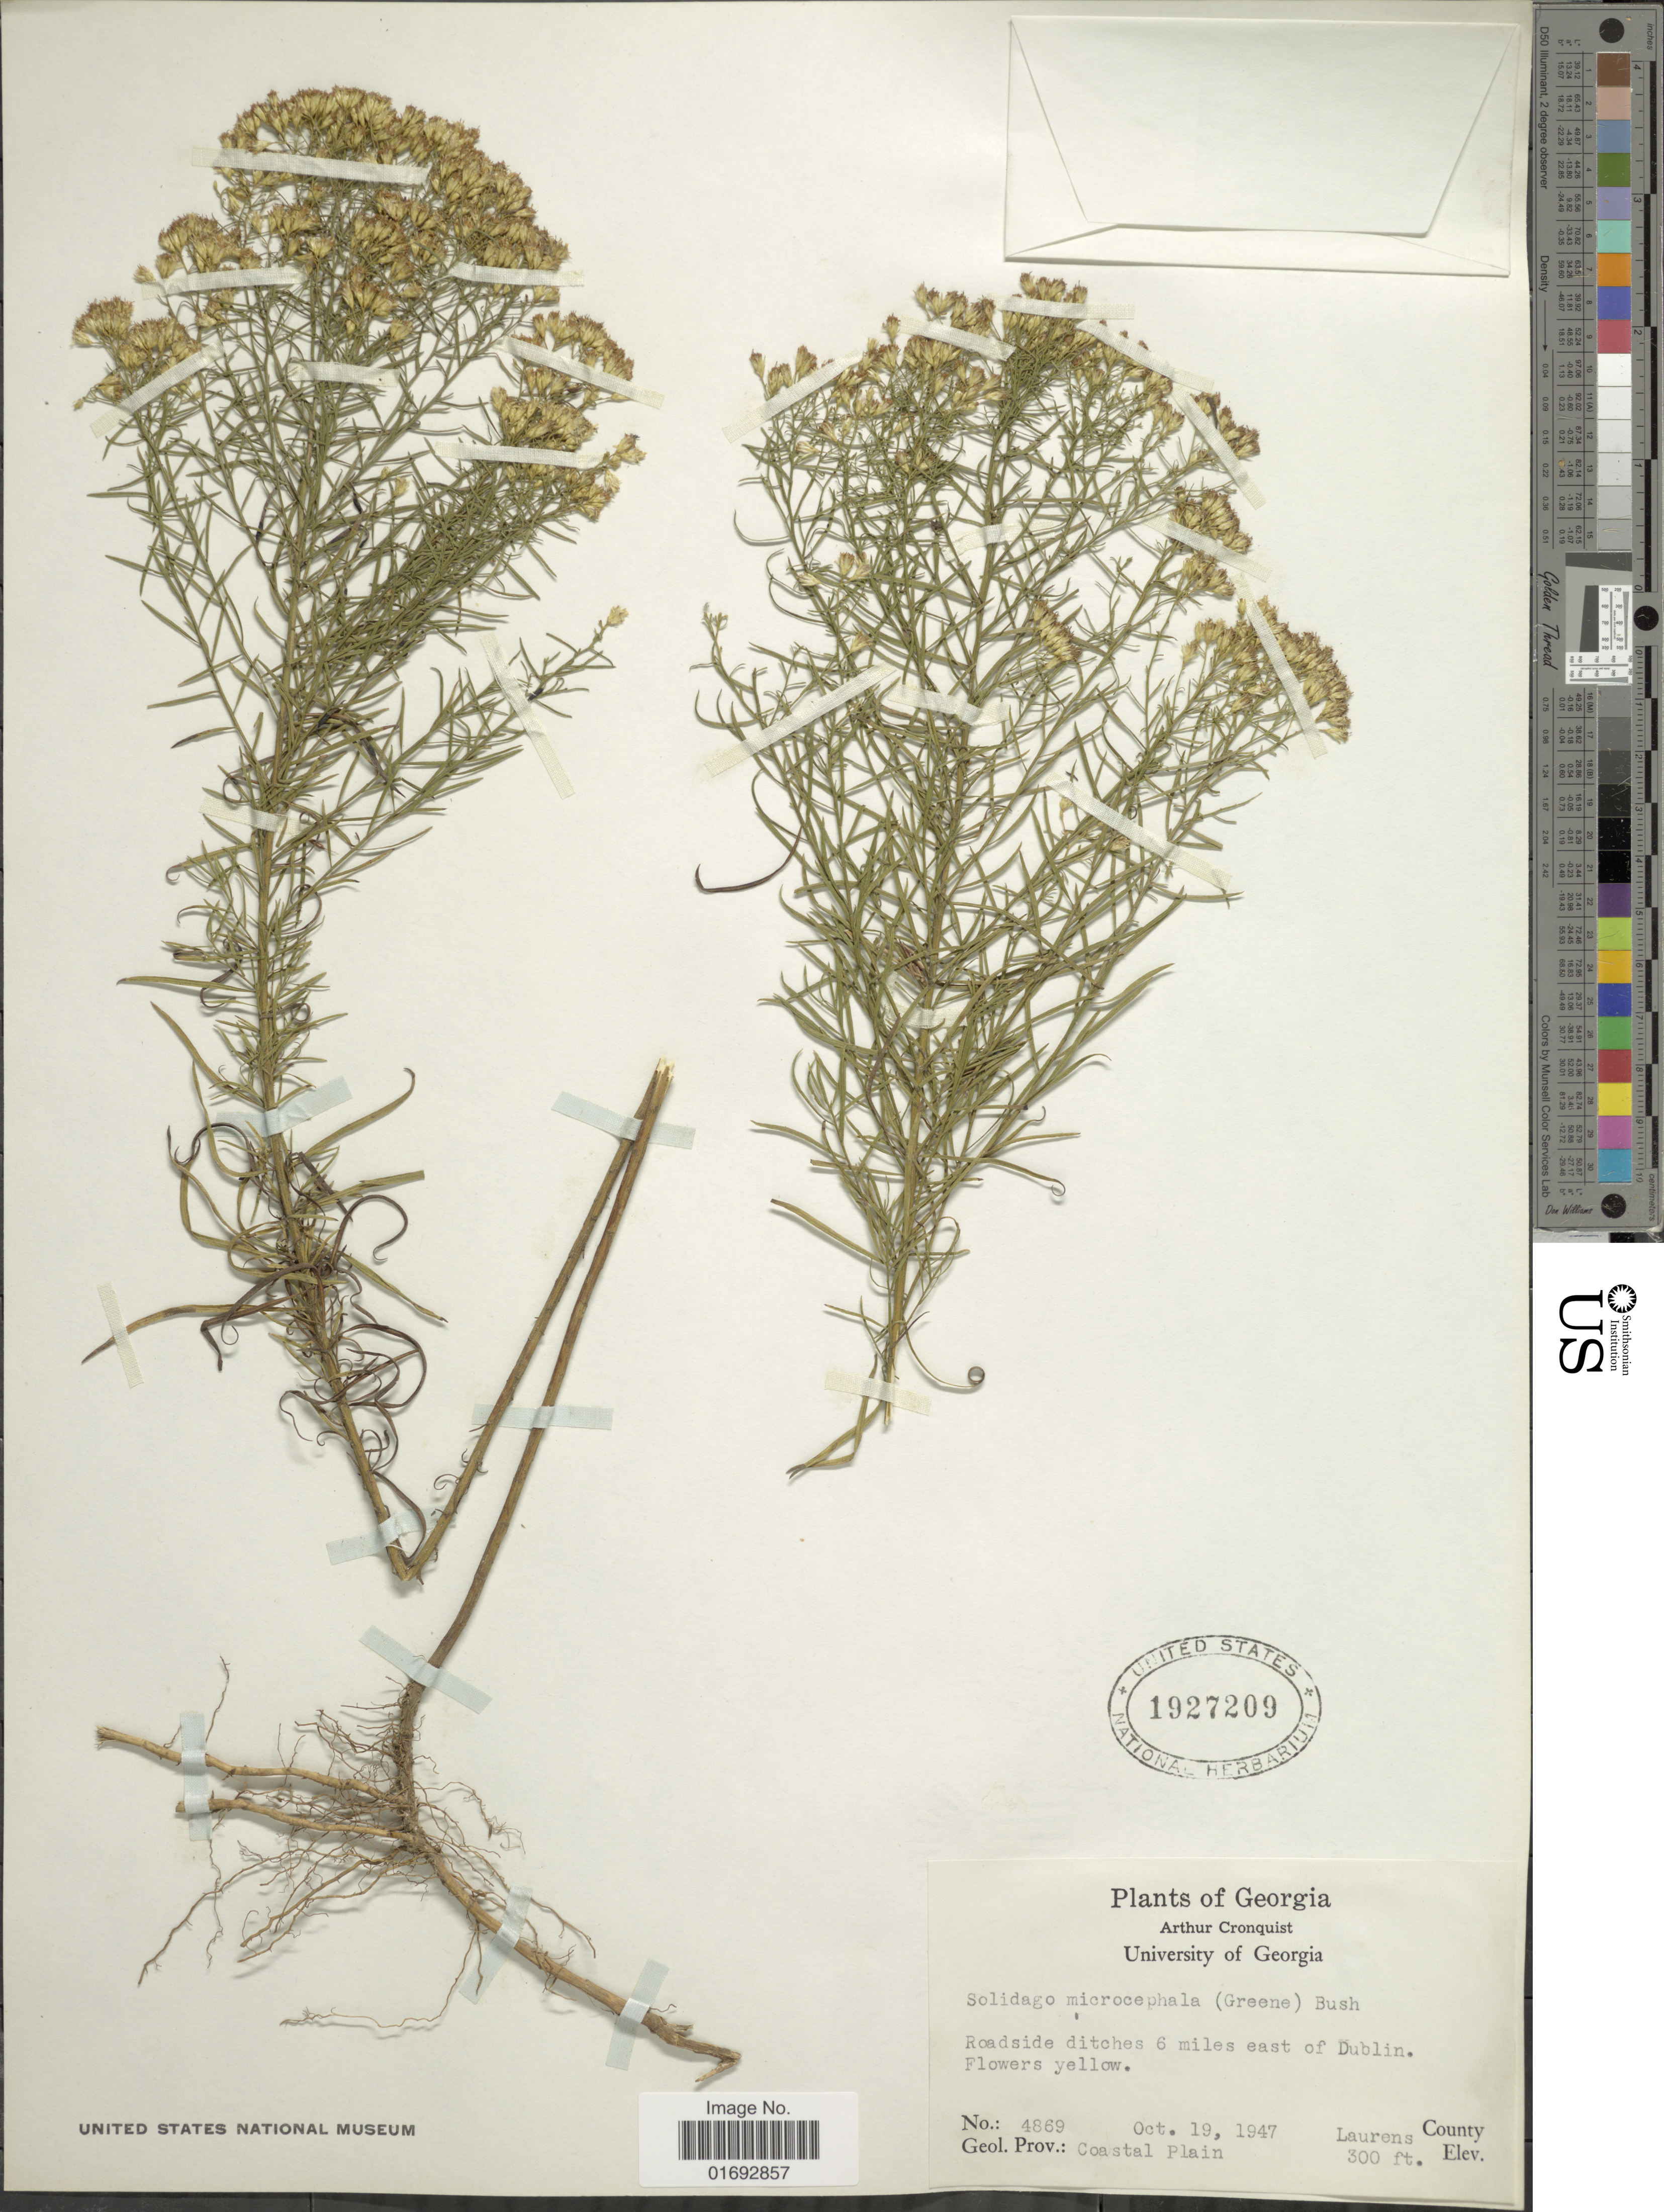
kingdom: Plantae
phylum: Tracheophyta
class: Magnoliopsida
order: Asterales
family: Asteraceae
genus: Euthamia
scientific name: Euthamia tenuifolia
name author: (Pursh) Nutt.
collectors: A. J. Cronquist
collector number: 4869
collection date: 1947-10-19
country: United States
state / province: Georgia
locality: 6 miles east of Dublin, Laurens County, Coastal Plain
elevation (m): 91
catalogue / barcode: US 1927209